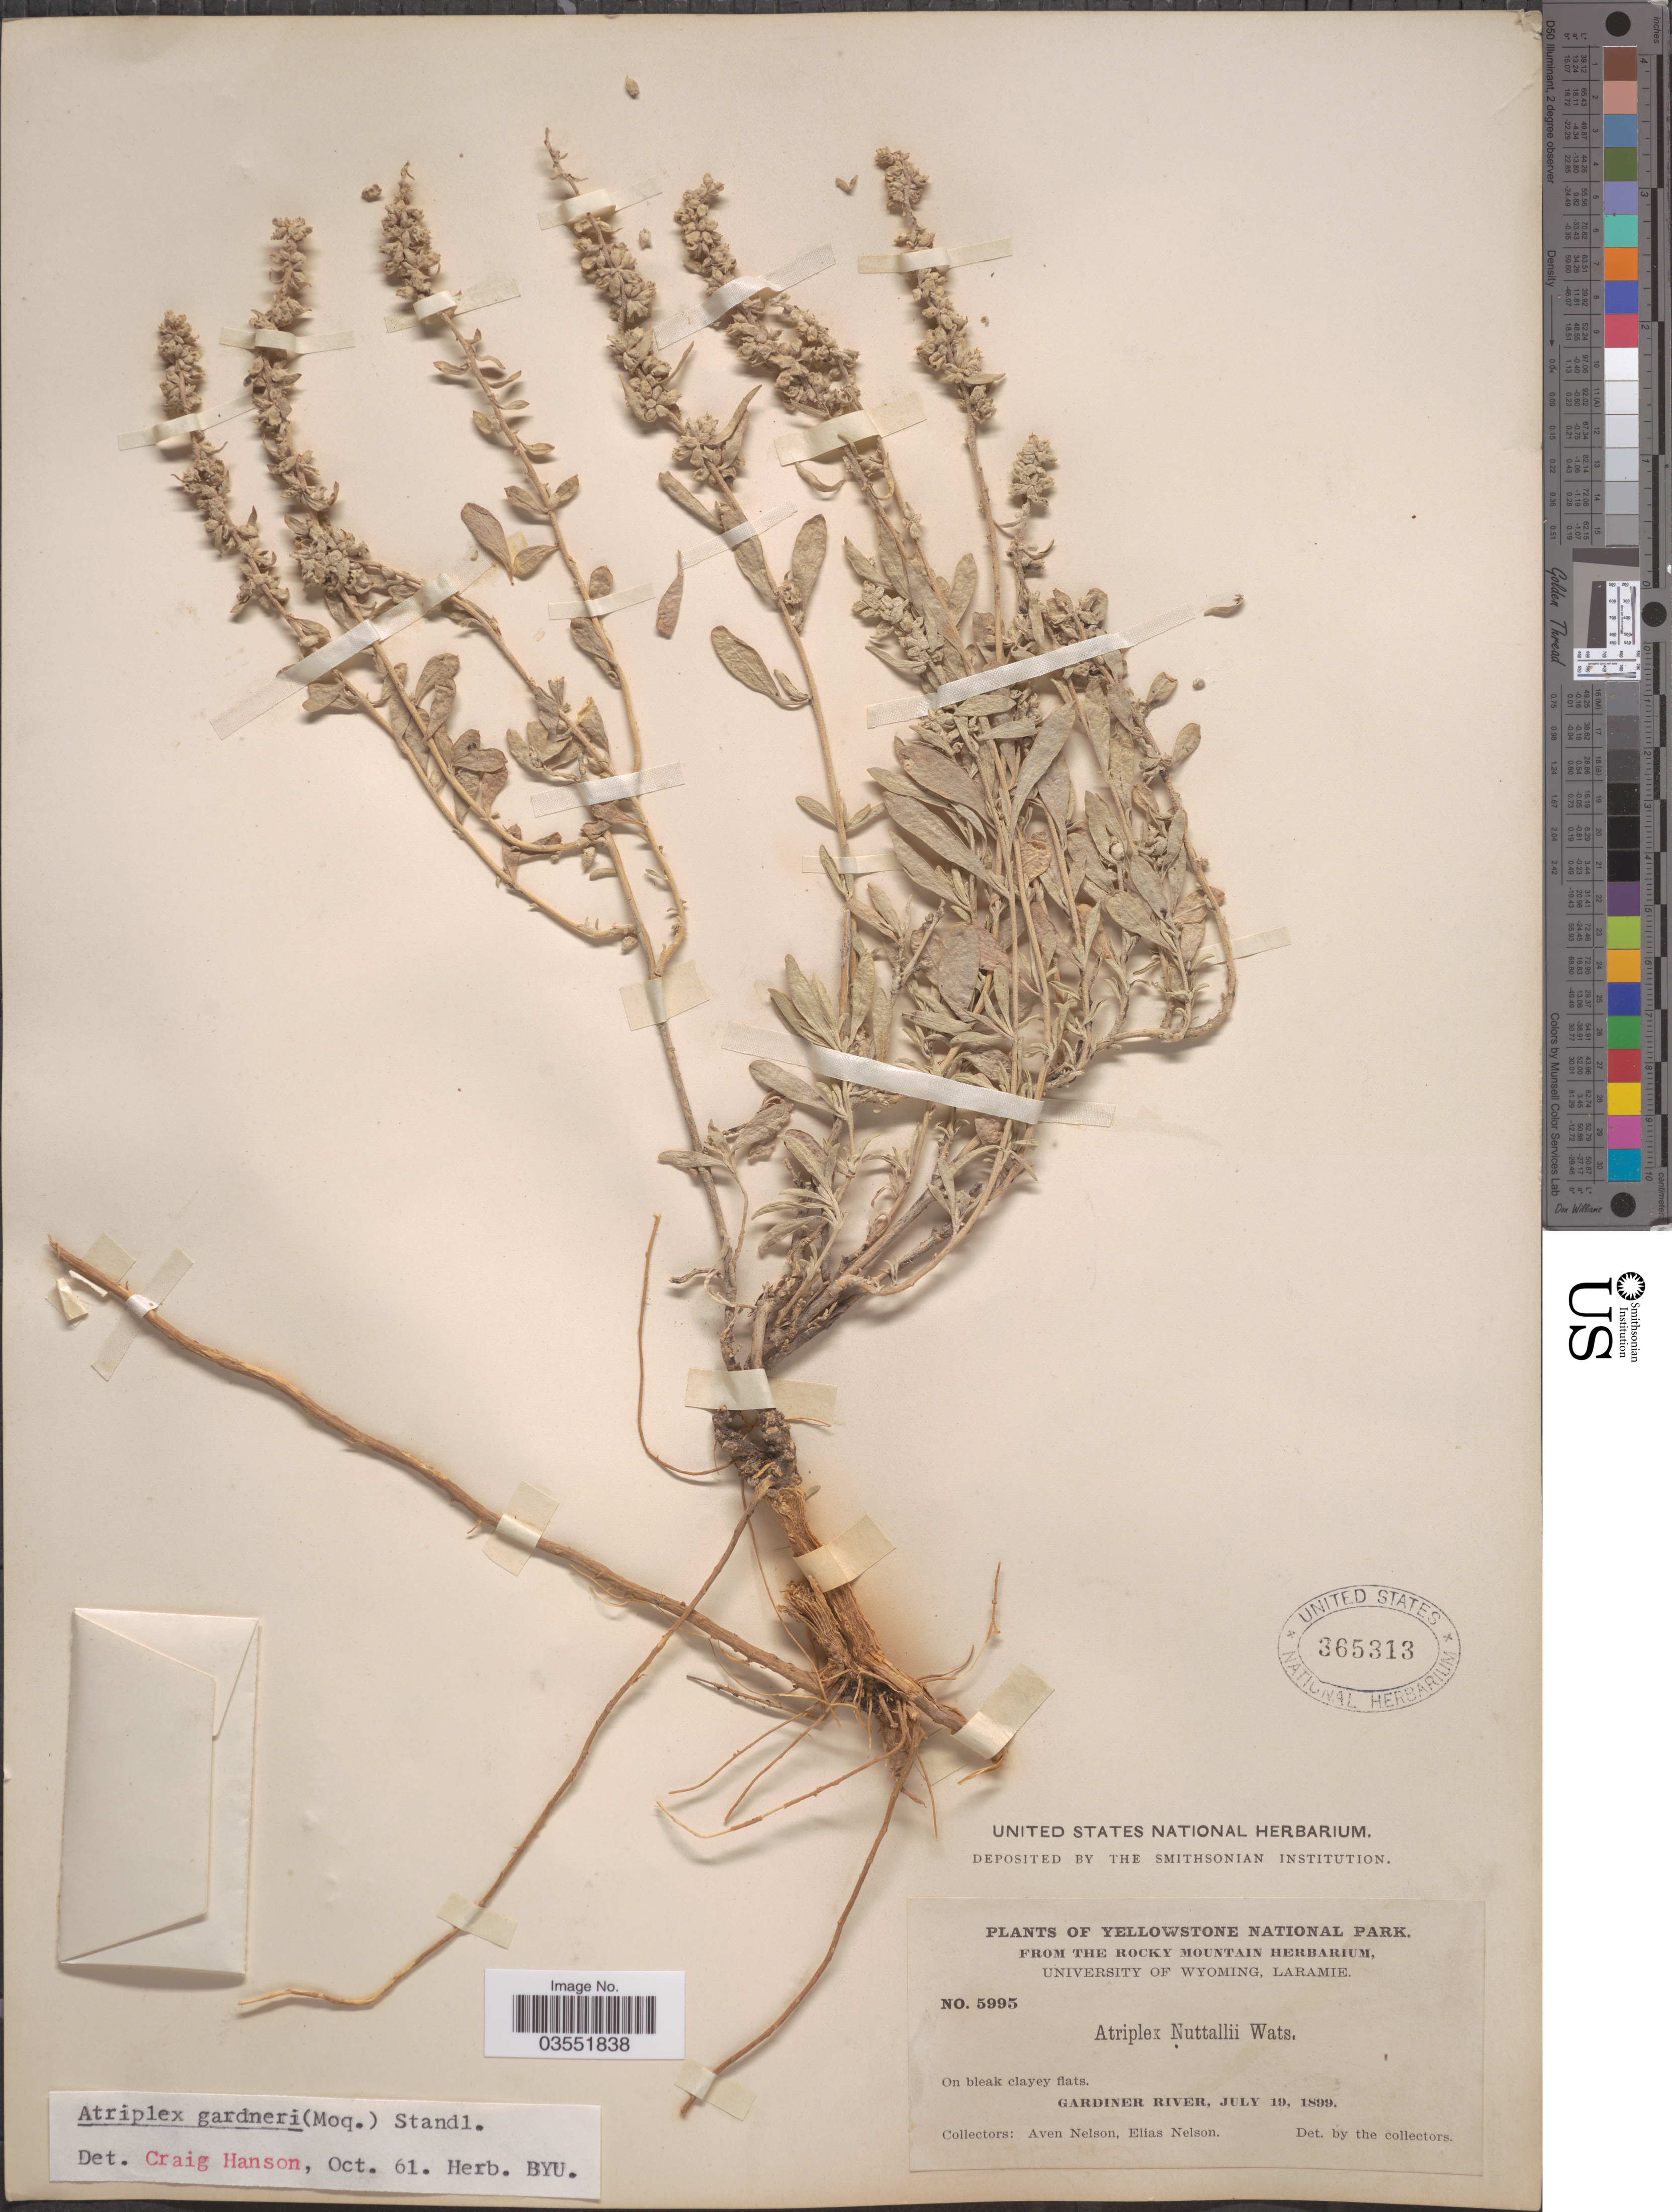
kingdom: Plantae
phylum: Tracheophyta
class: Magnoliopsida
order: Caryophyllales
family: Amaranthaceae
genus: Atriplex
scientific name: Atriplex gardneri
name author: (Moq.) D. Dietr.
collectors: A. Nelson & E. Nelson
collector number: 5995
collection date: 1899-07-19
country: United States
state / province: Montana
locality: Yellowstone National Park. Gardiner River.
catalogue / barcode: US 365313